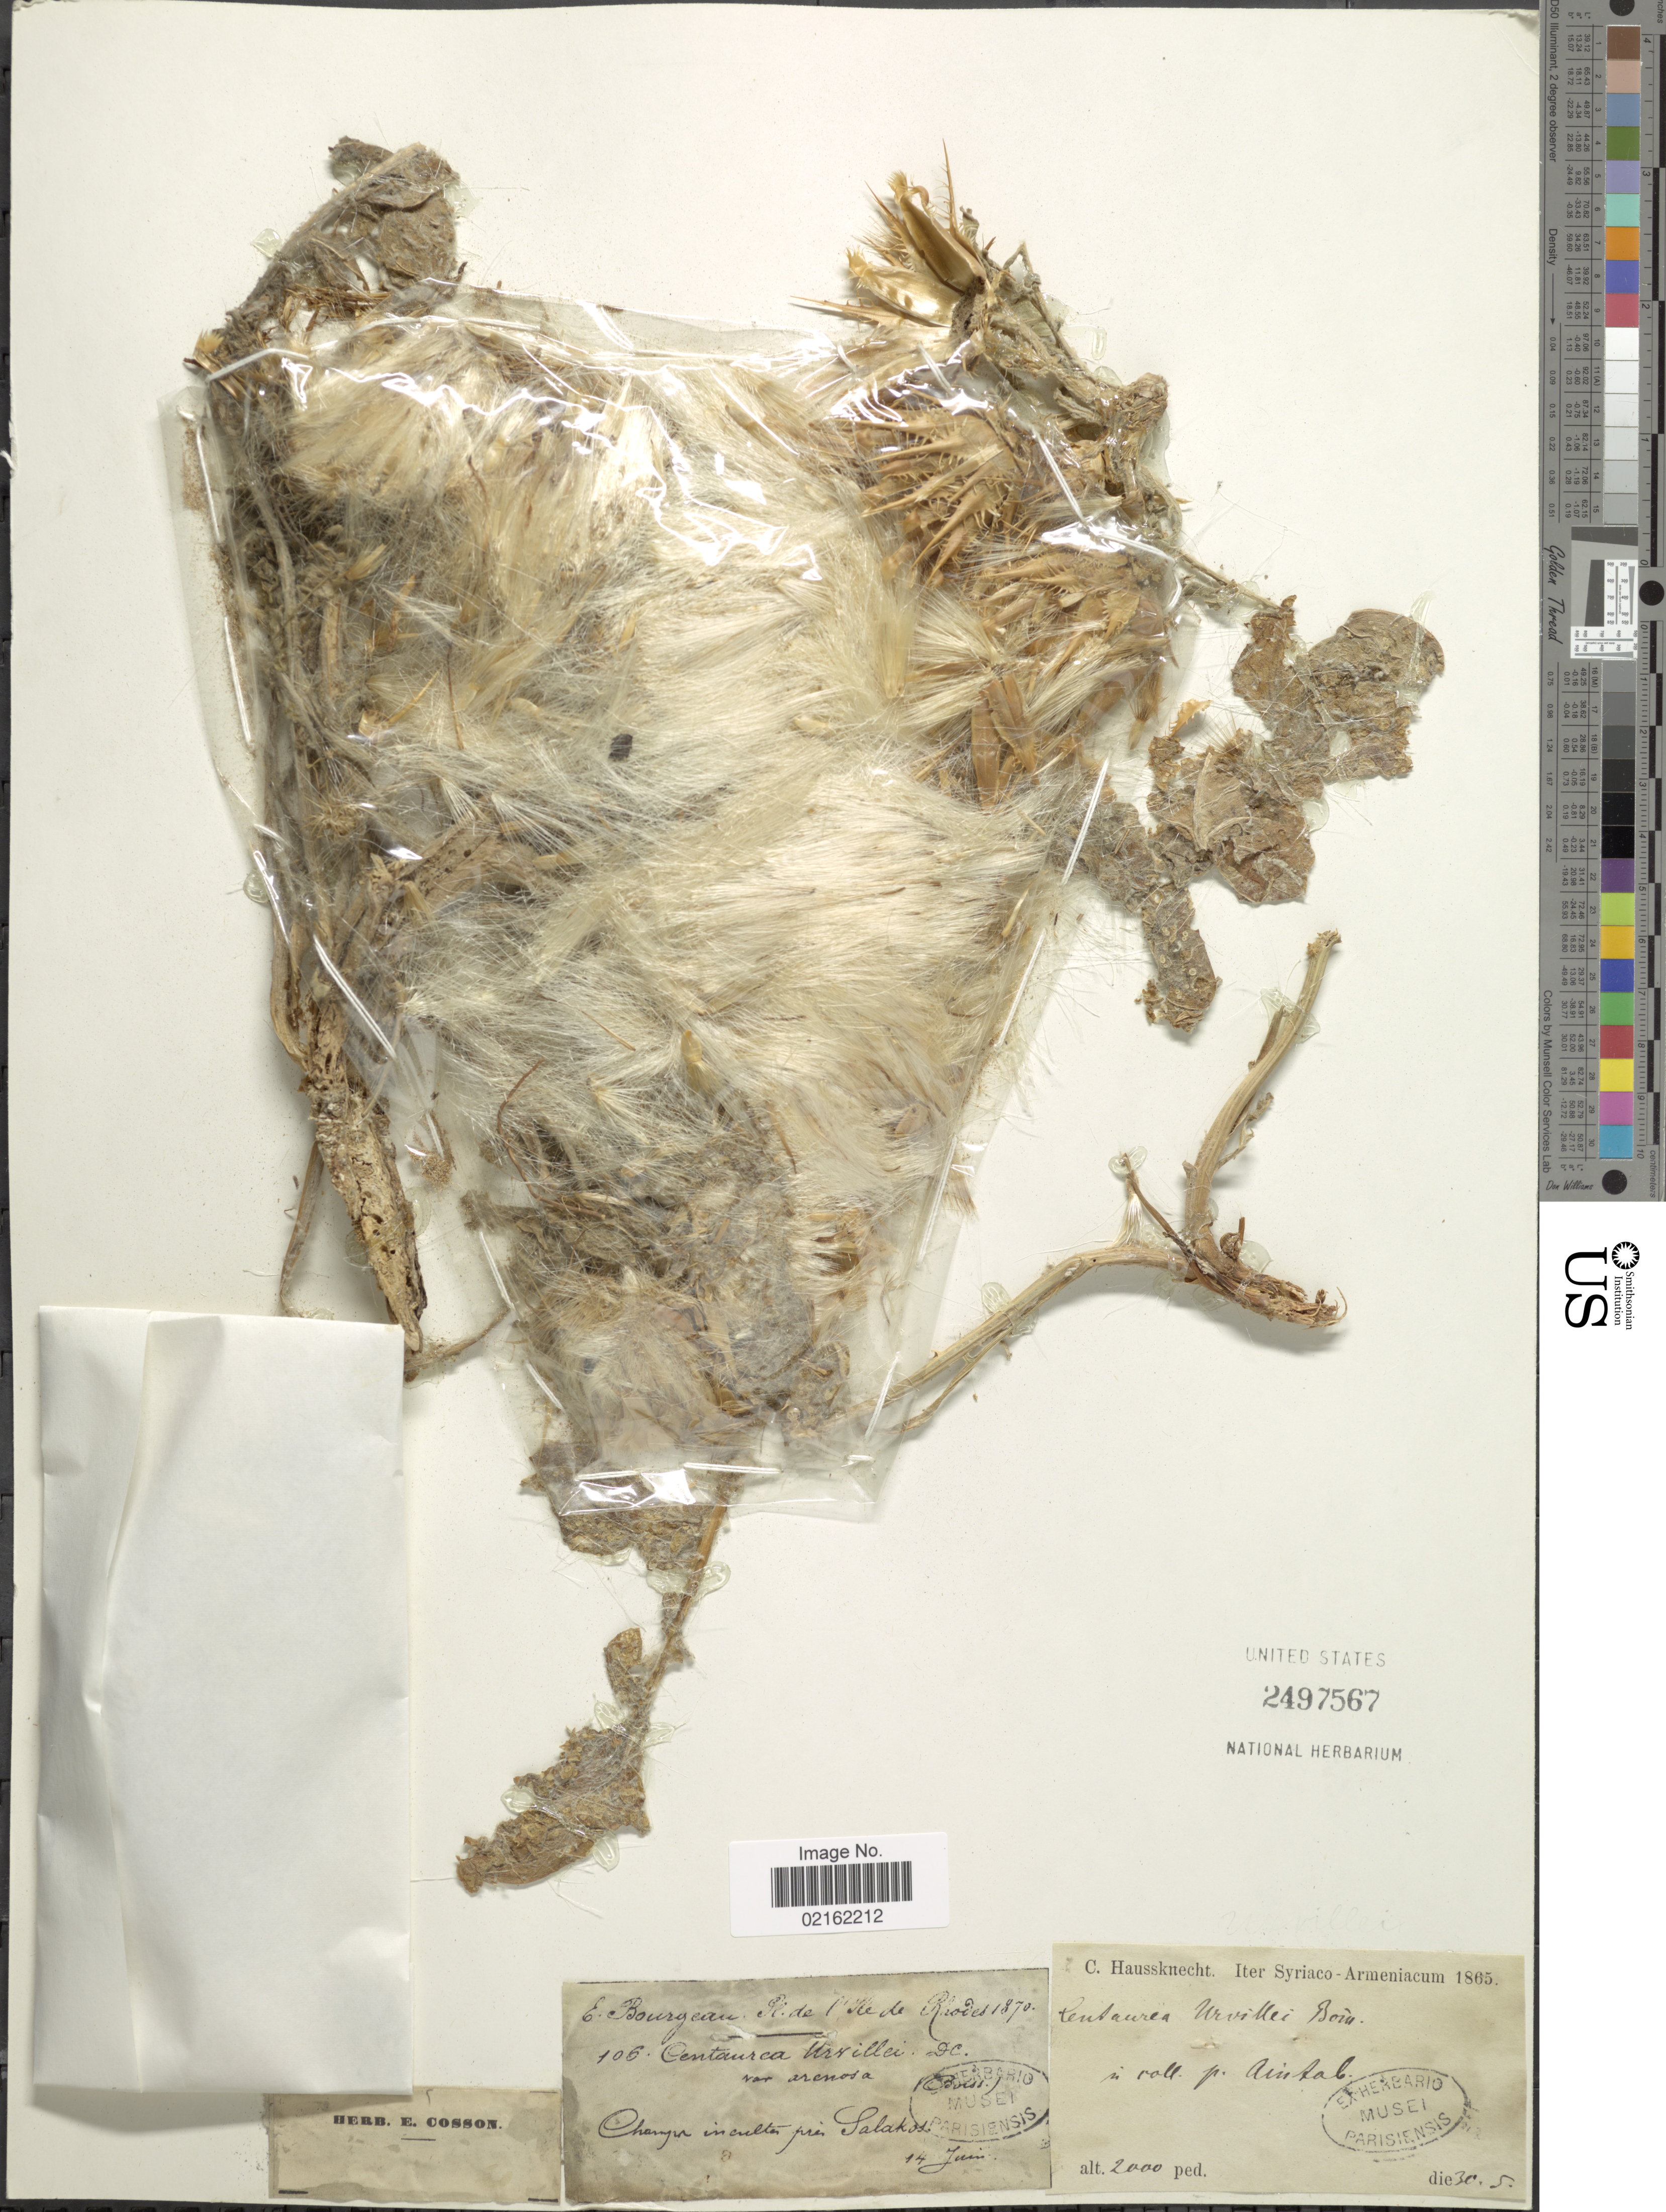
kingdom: Plantae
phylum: Tracheophyta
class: Magnoliopsida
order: Asterales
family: Asteraceae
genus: Centaurea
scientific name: Centaurea urvillei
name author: DC.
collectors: E. Bourgeau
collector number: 106*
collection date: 1870-06-14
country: France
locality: Ile de Rhodes, pres Salakos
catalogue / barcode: US 2497567